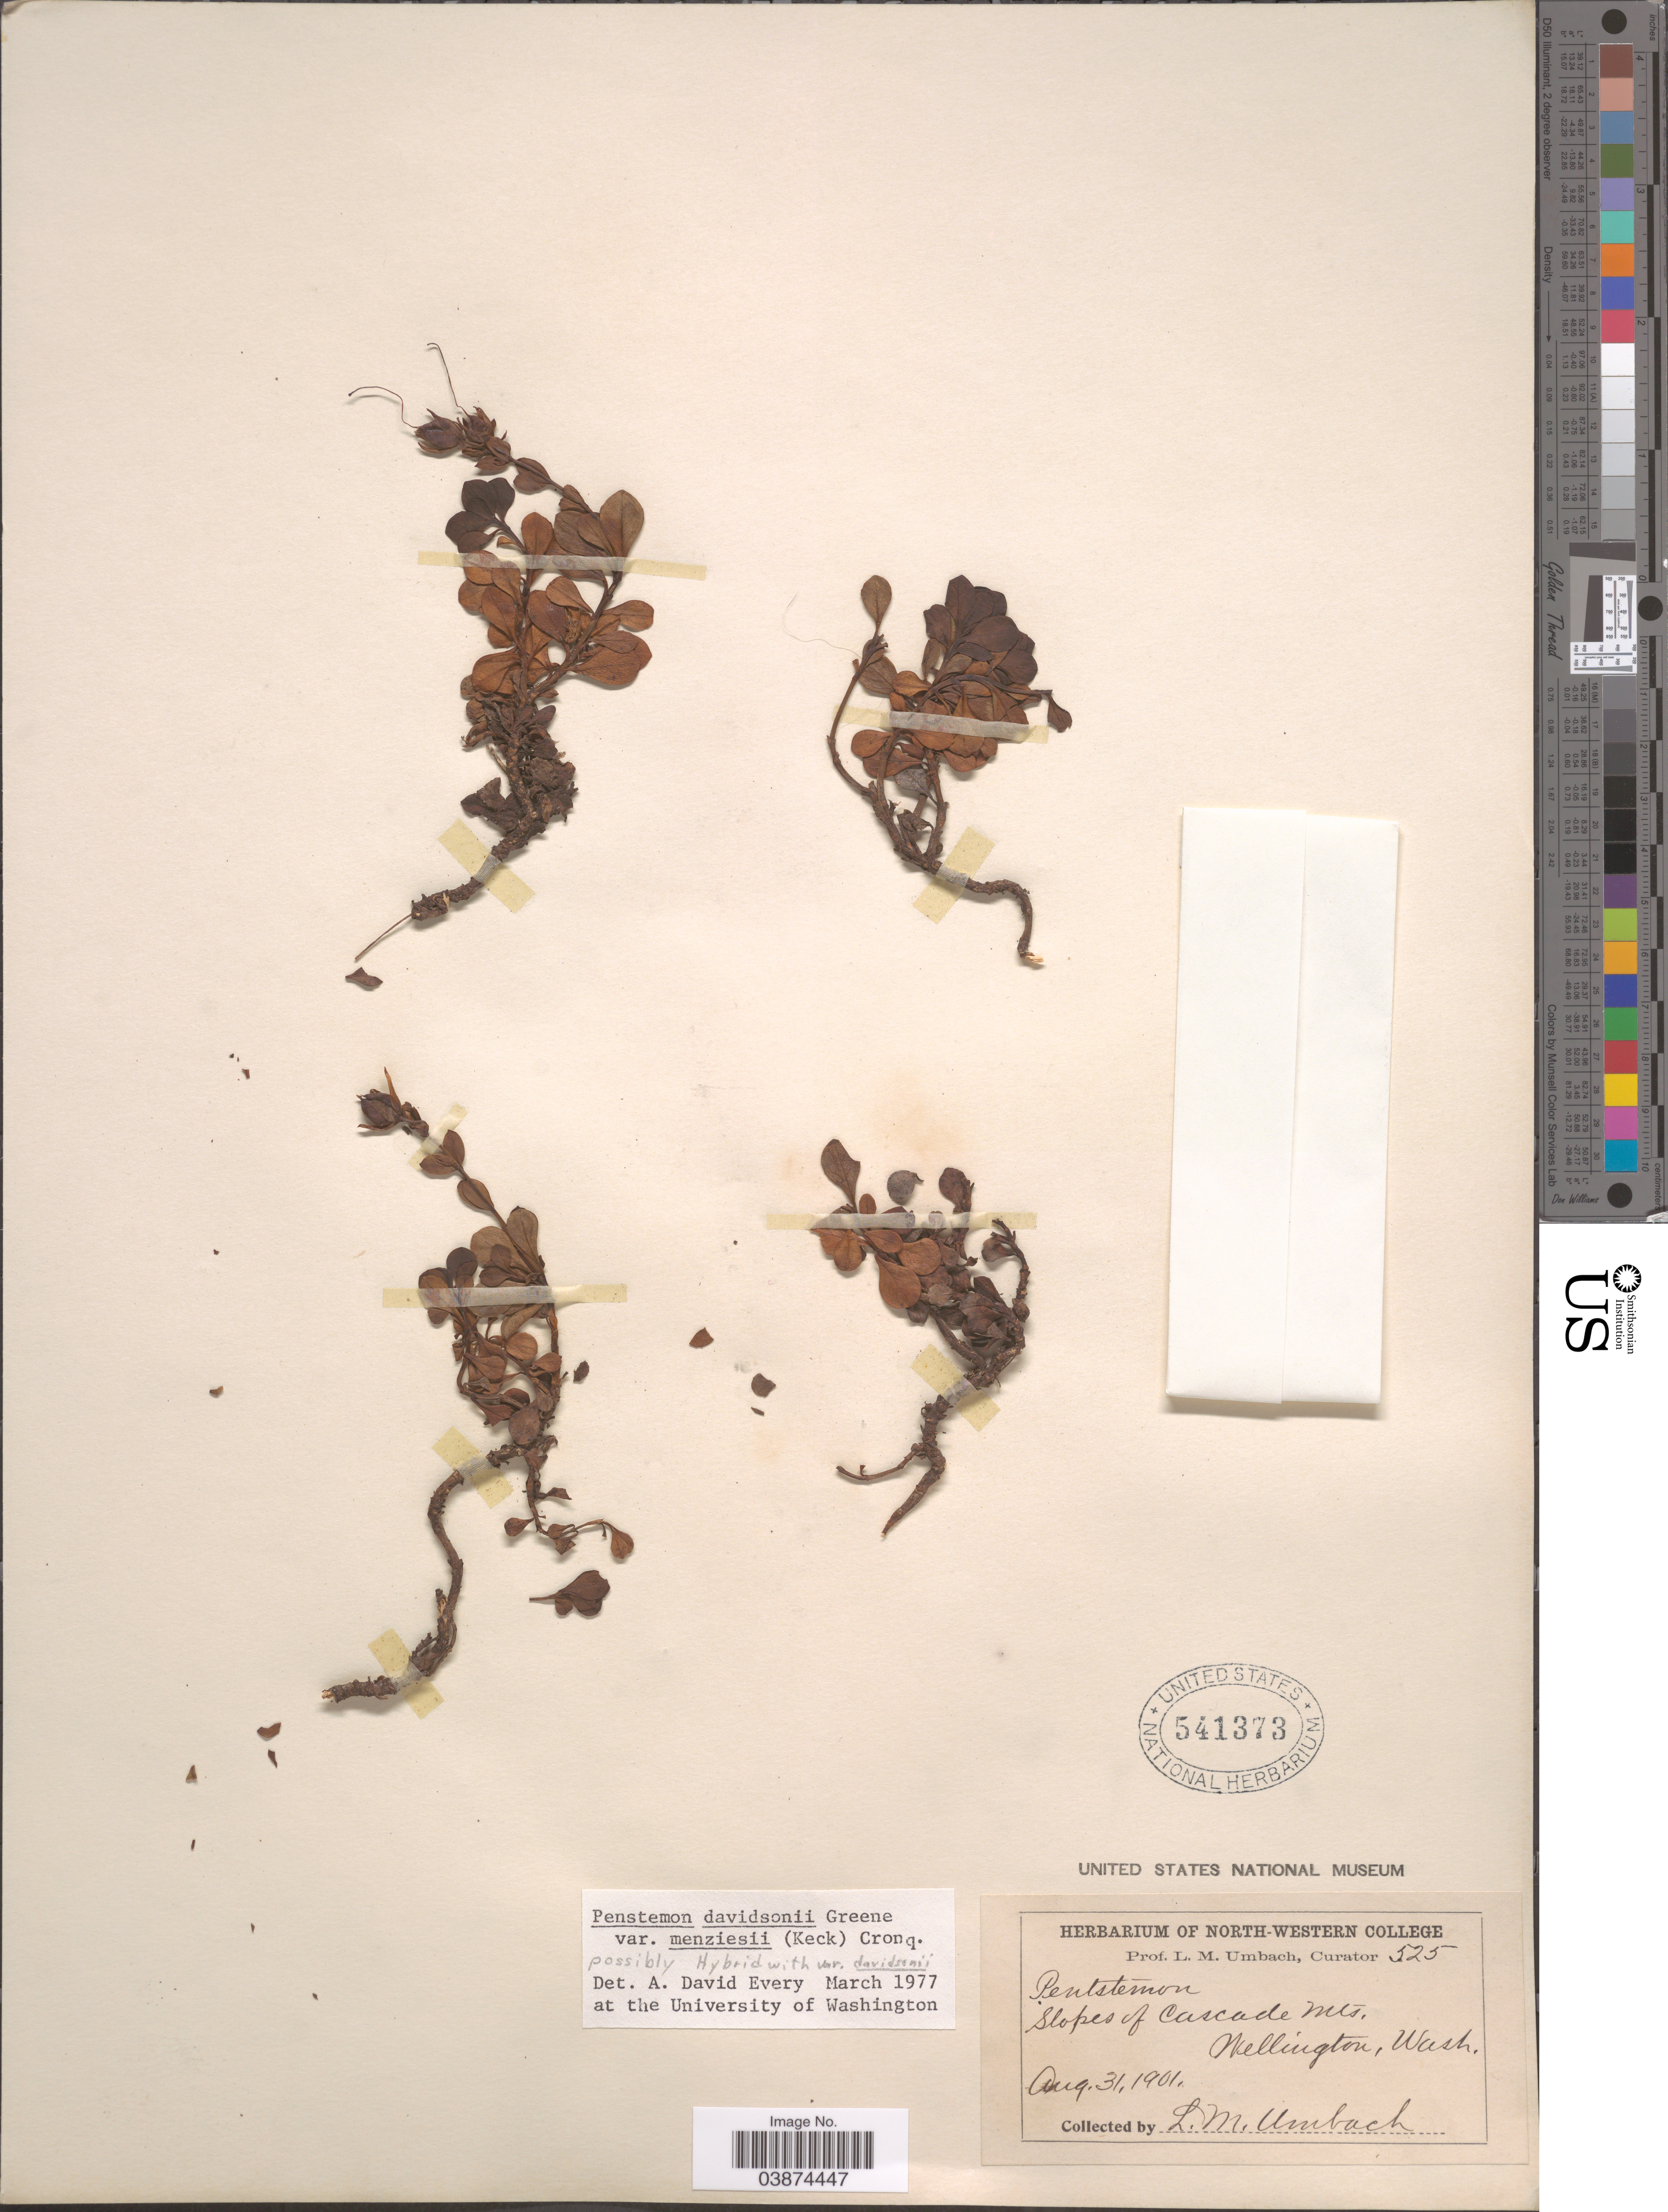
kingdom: Plantae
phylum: Tracheophyta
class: Magnoliopsida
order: Lamiales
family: Plantaginaceae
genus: Penstemon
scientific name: Penstemon davidsonii var. menziesii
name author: (D.D. Keck) Cronquist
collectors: L. M. Umbach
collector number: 525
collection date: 1901-08-31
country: United States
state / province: Washington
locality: Slopes of Cascade Mts. Wellington.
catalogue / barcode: US 541373